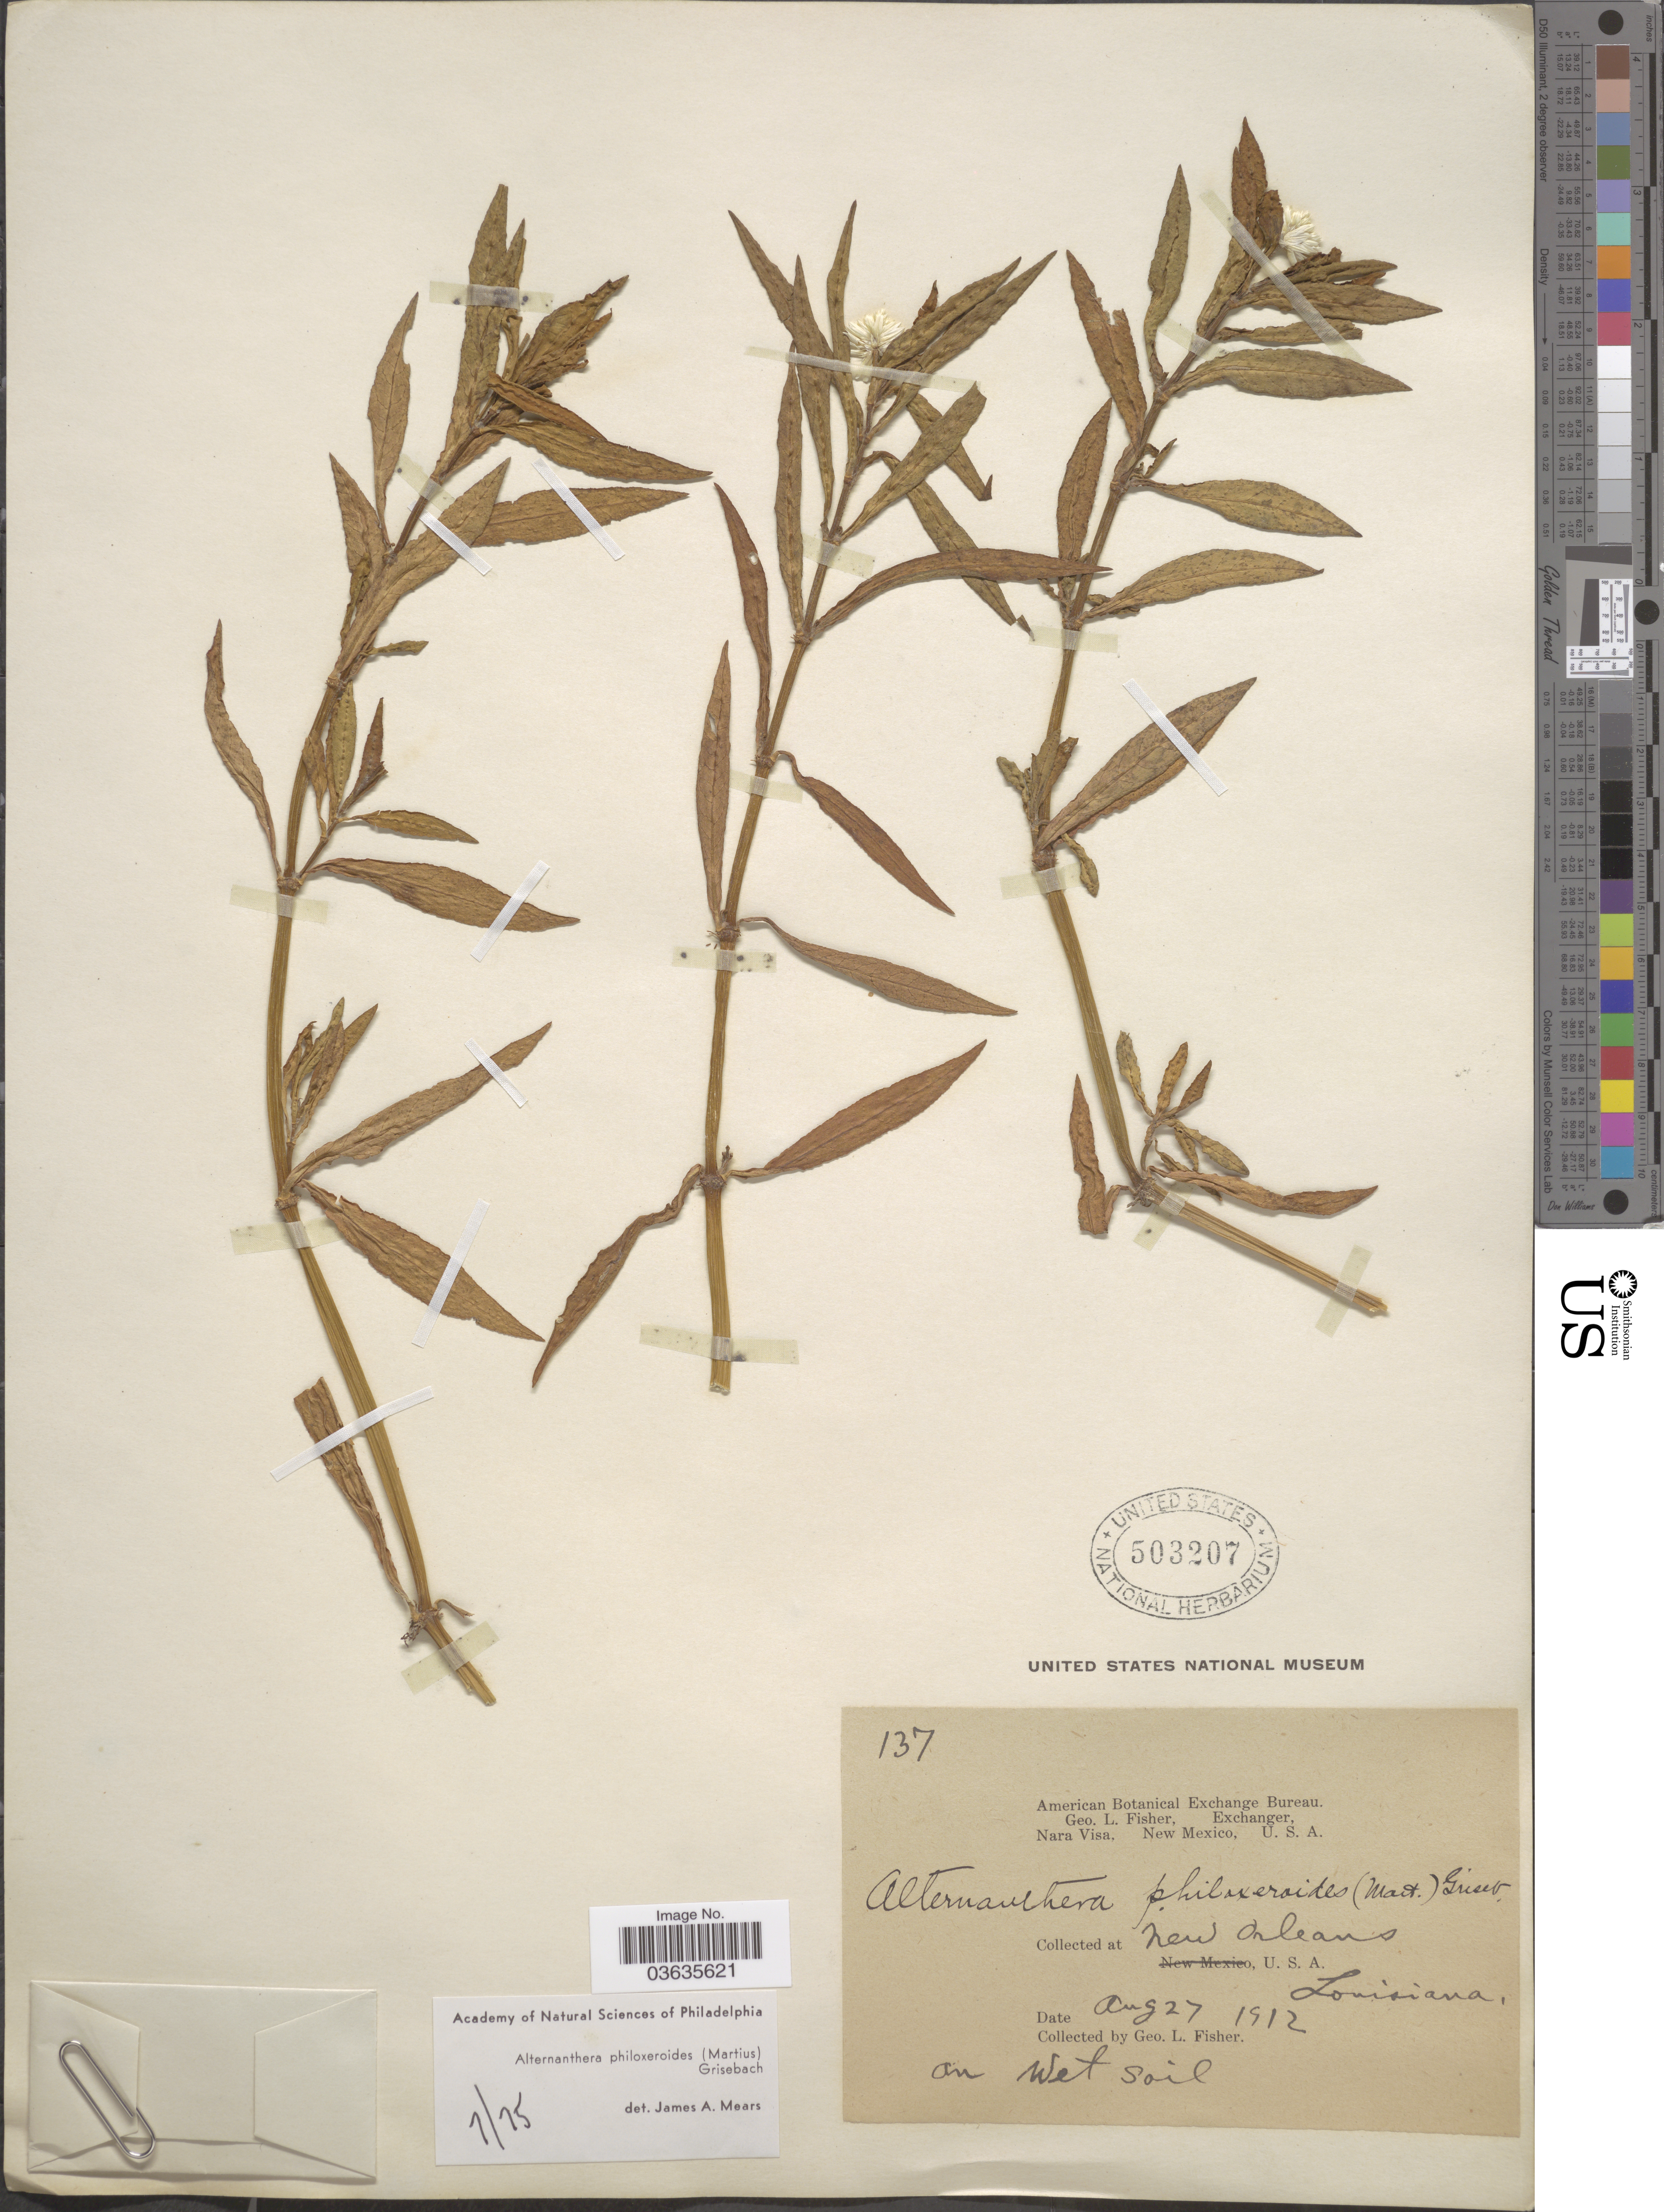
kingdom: Plantae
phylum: Tracheophyta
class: Magnoliopsida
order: Caryophyllales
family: Amaranthaceae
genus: Alternanthera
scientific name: Alternanthera philoxeroides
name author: (Mart.) Griseb.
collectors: G. L. Fisher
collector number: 137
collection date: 1912-08-27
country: United States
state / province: Louisiana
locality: At New Orleans.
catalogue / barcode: US 503207